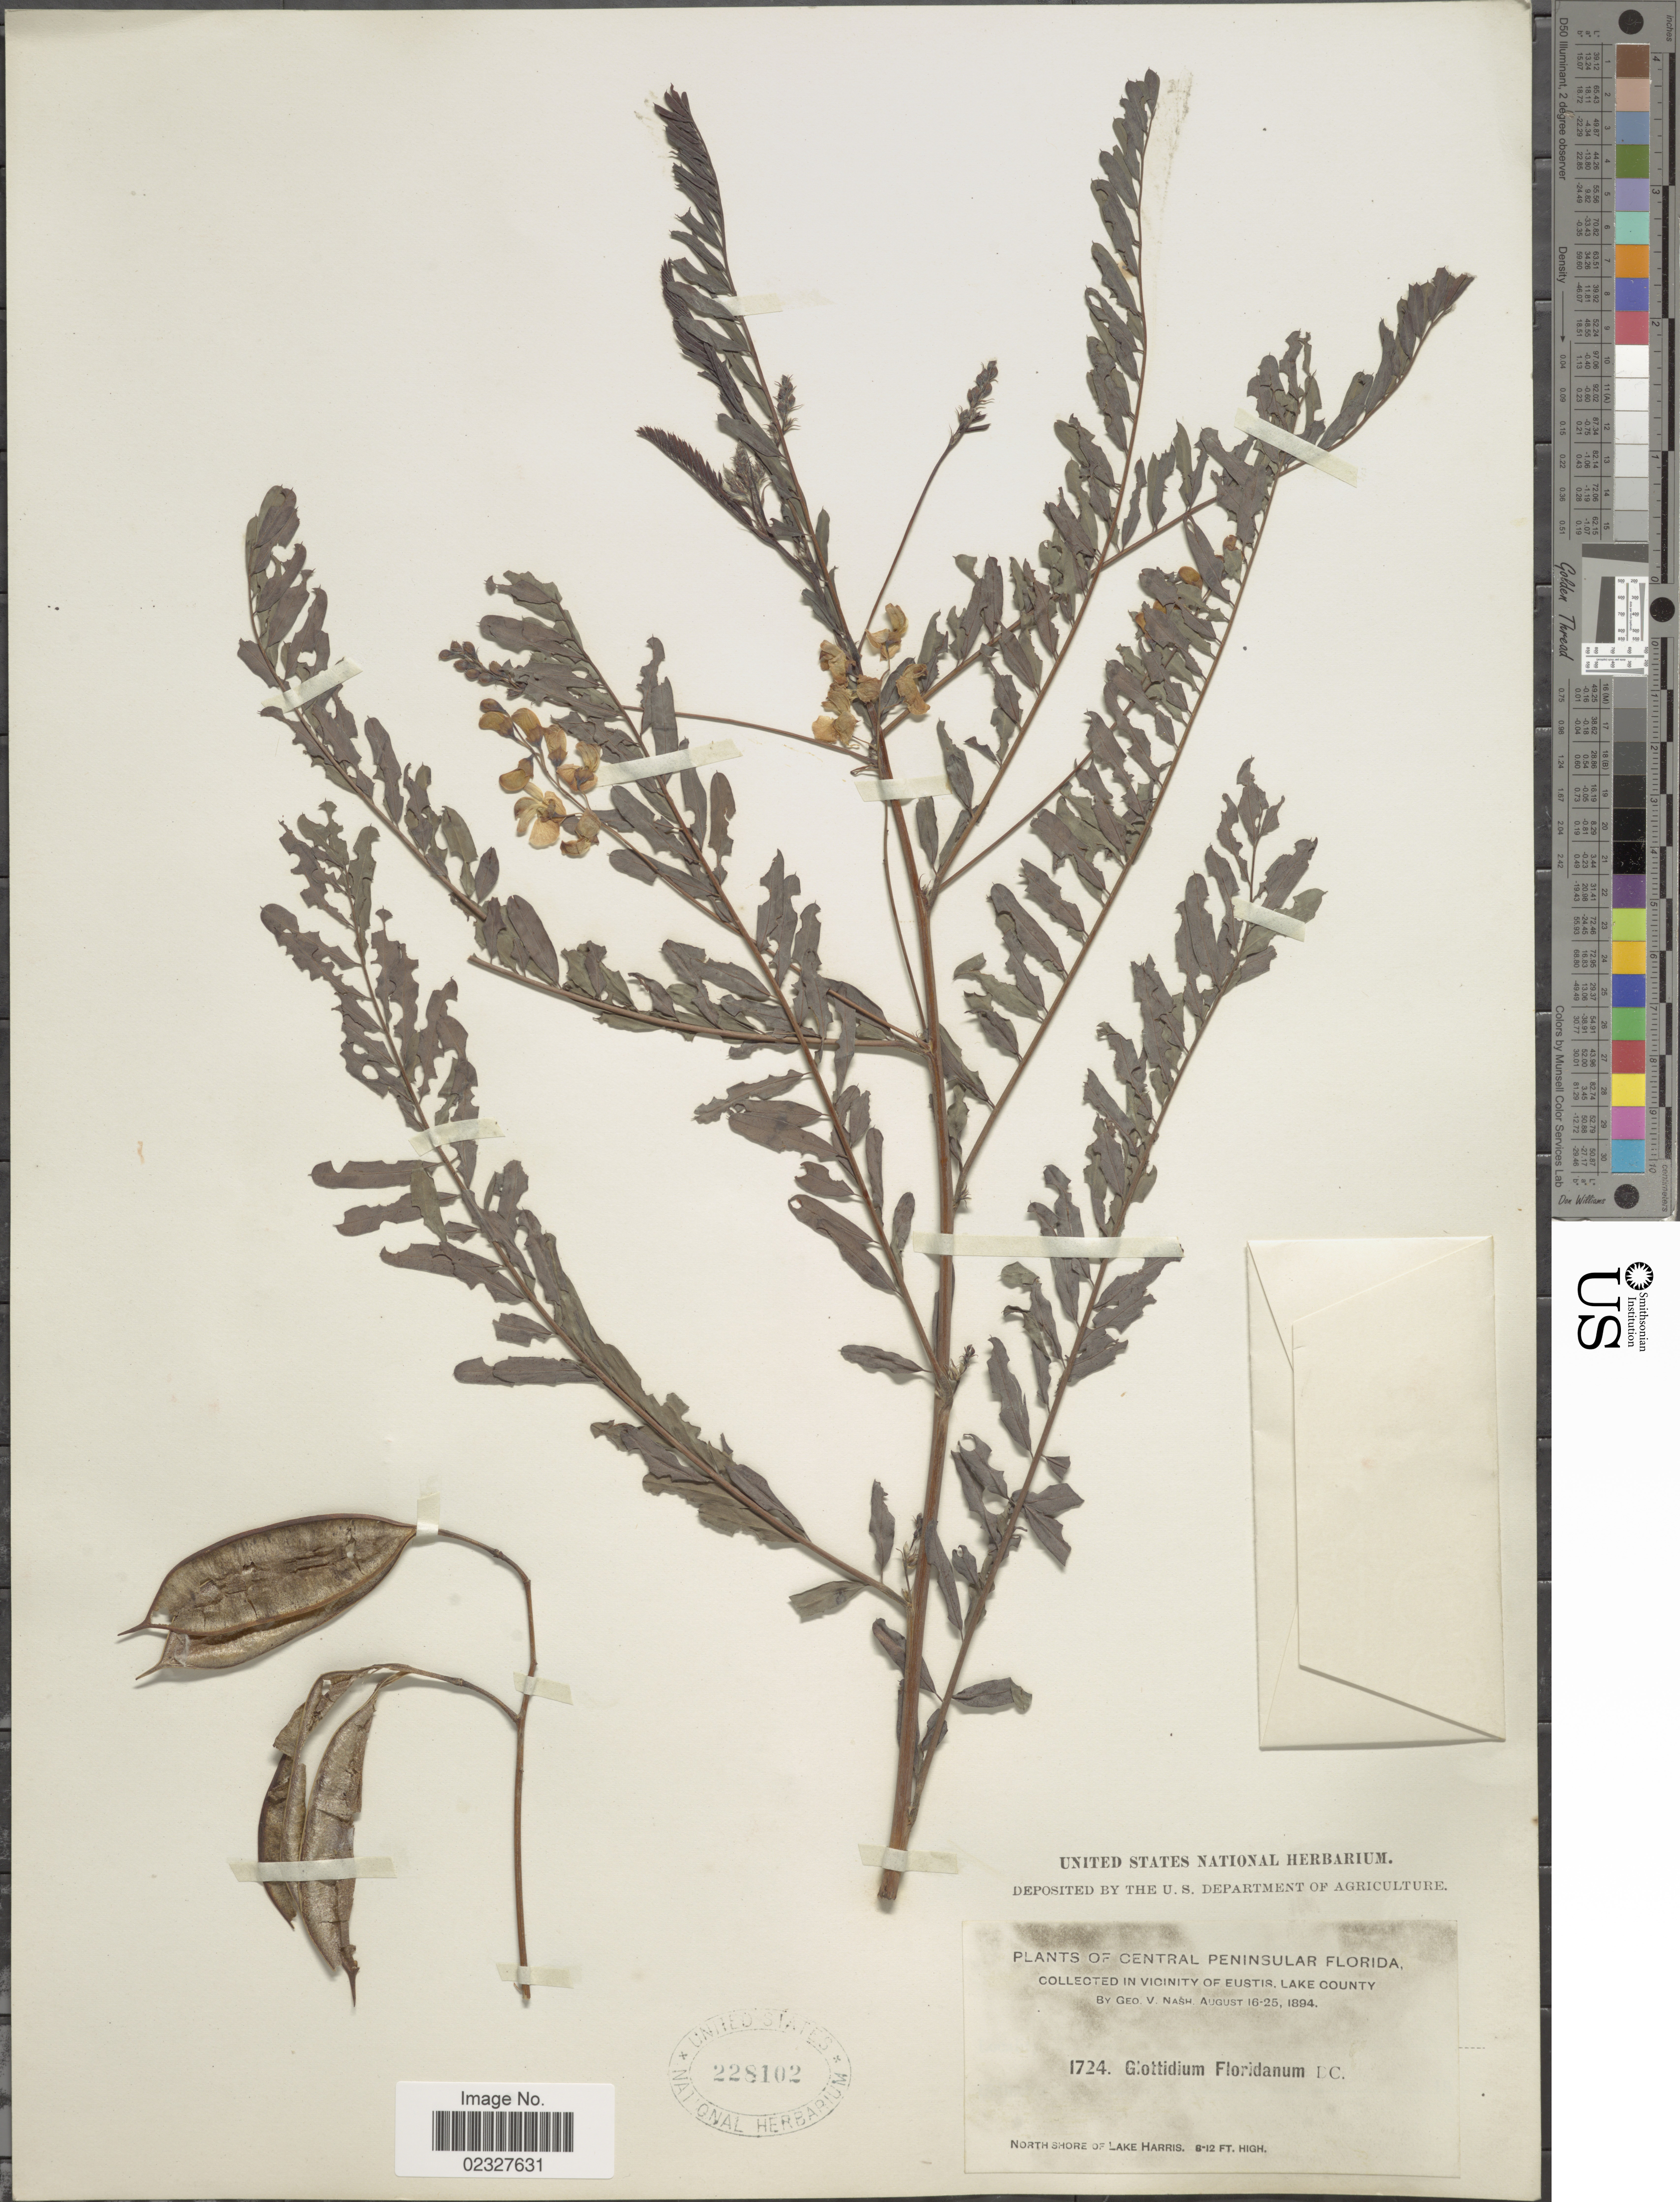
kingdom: Plantae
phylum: Tracheophyta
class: Magnoliopsida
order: Fabales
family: Fabaceae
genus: Sesbania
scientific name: Sesbania vesicaria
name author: (Jacq.) Elliott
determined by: Strong, Mark T., (BOT), Smithsonian Institution - National Museum of Natural History (UNITED STATES)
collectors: G. V. Nash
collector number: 1724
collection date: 1894-08-16/1894-08-25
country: United States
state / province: Florida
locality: Central Peninsular, in vicinity of Eustis, Lake County, north shore of Lake Harris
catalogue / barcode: US 228102